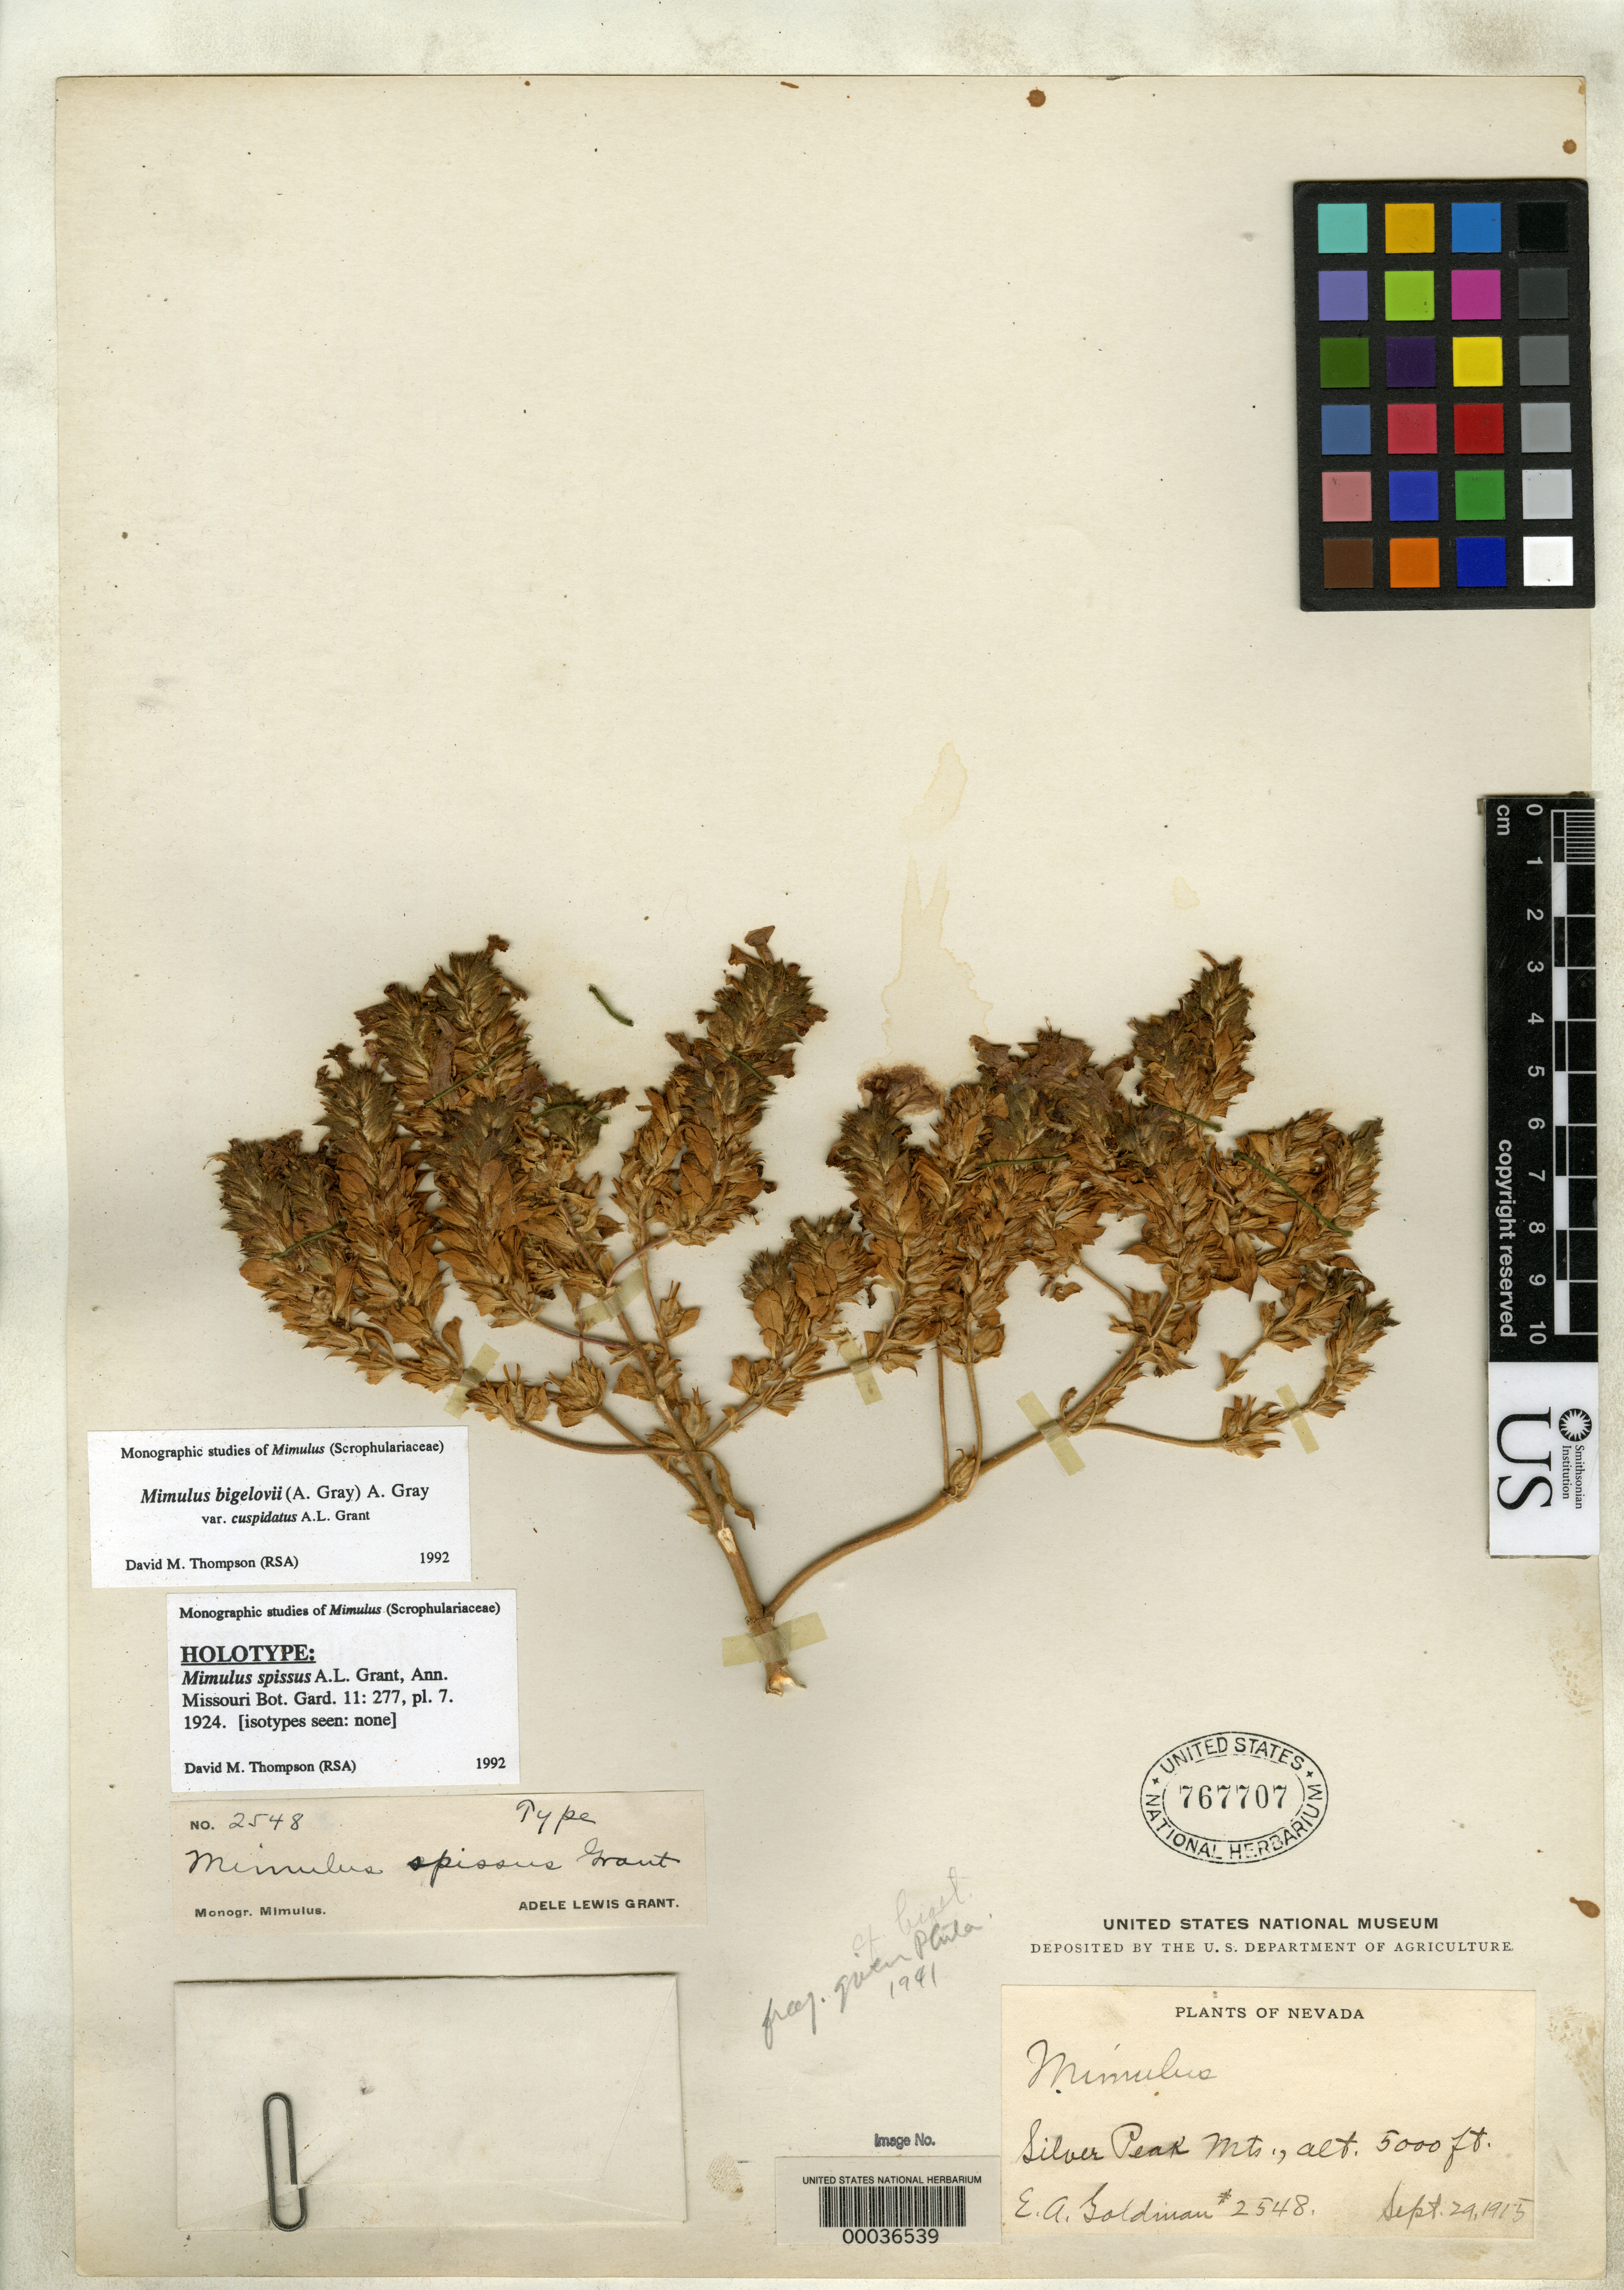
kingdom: Plantae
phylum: Tracheophyta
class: Magnoliopsida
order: Lamiales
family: Phrymaceae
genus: Mimulus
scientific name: Mimulus spissus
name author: A.L. Grant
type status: Holotype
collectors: E. A. Goldman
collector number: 2548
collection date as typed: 29 Sep 1915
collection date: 1915-09-29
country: United States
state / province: Nevada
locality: Silver Peak Mountains.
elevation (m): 1524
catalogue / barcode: US 767707